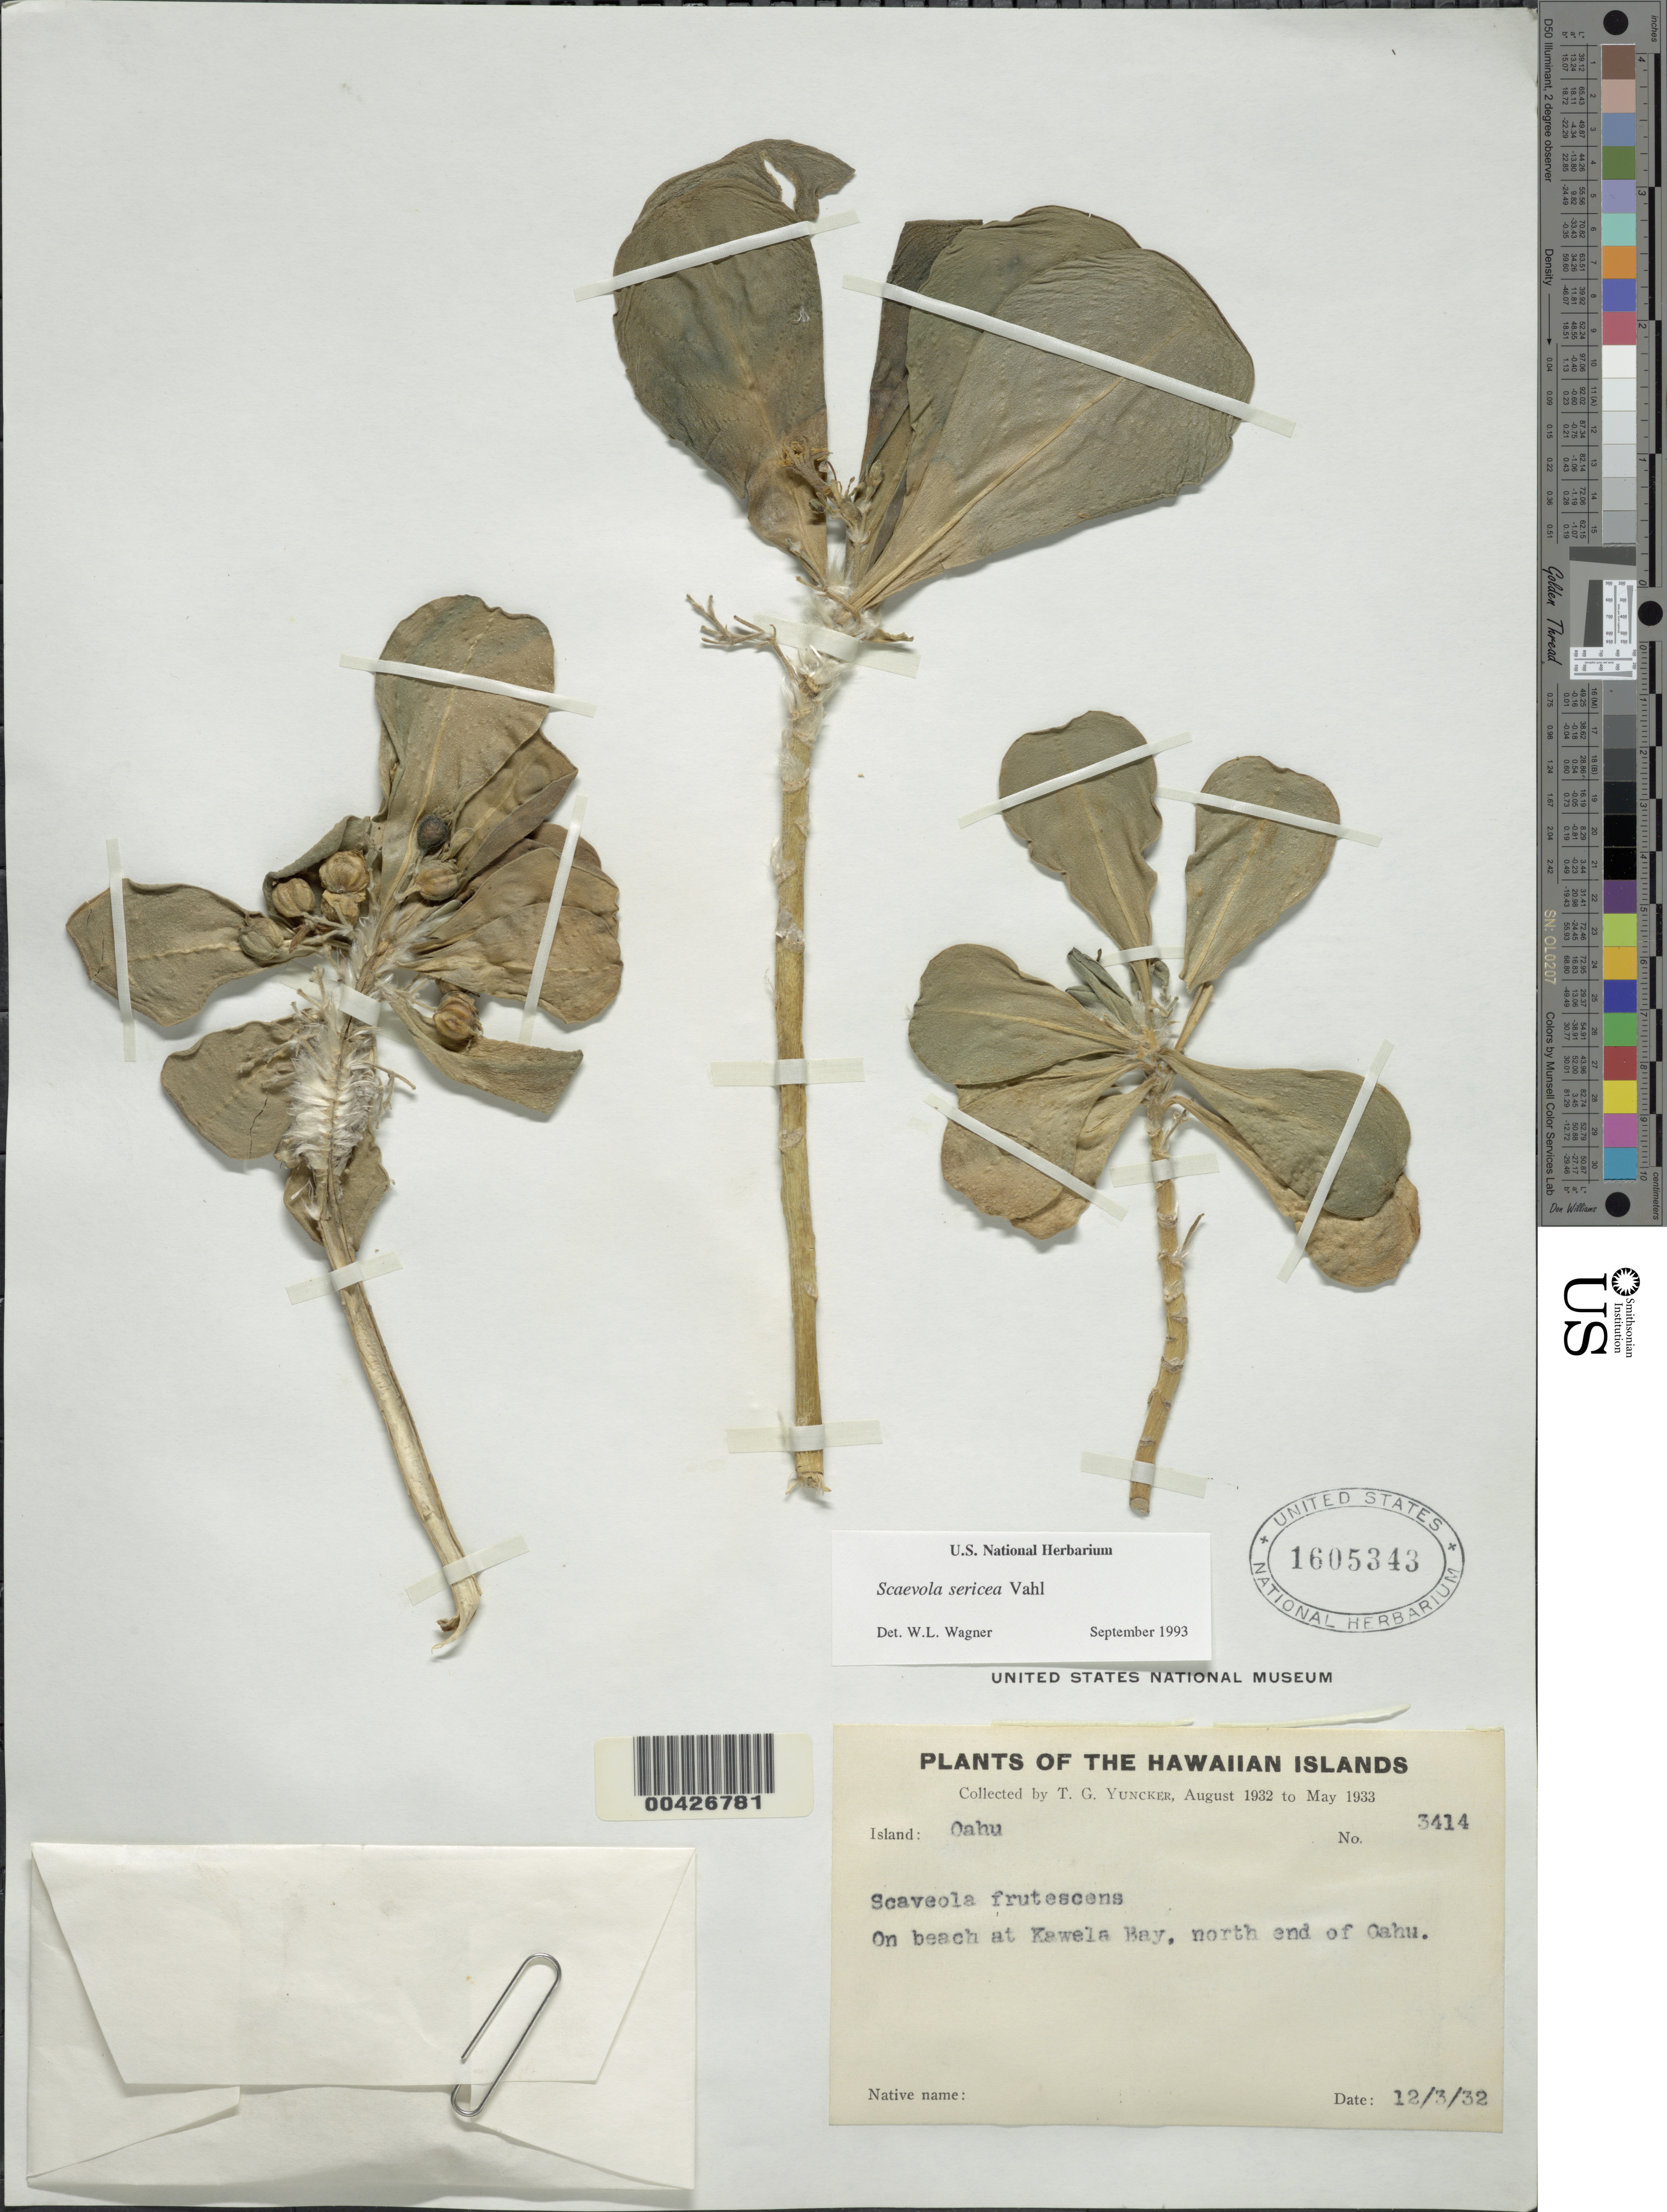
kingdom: Plantae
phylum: Tracheophyta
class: Magnoliopsida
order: Asterales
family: Goodeniaceae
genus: Scaevola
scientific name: Scaevola taccada var. taccada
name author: (Gaertn.) Roxb.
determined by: Wagner, W. L., (BOT), Smithsonian Institution - National Museum of Natural History (UNITED STATES)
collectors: T. G. Yuncker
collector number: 3414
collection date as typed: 3 Dec 1932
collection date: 1932-12-03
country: United States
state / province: Hawaii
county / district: Honolulu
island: Oahu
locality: On beach at Kawela Bay, north end of Oahu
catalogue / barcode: US 1605343